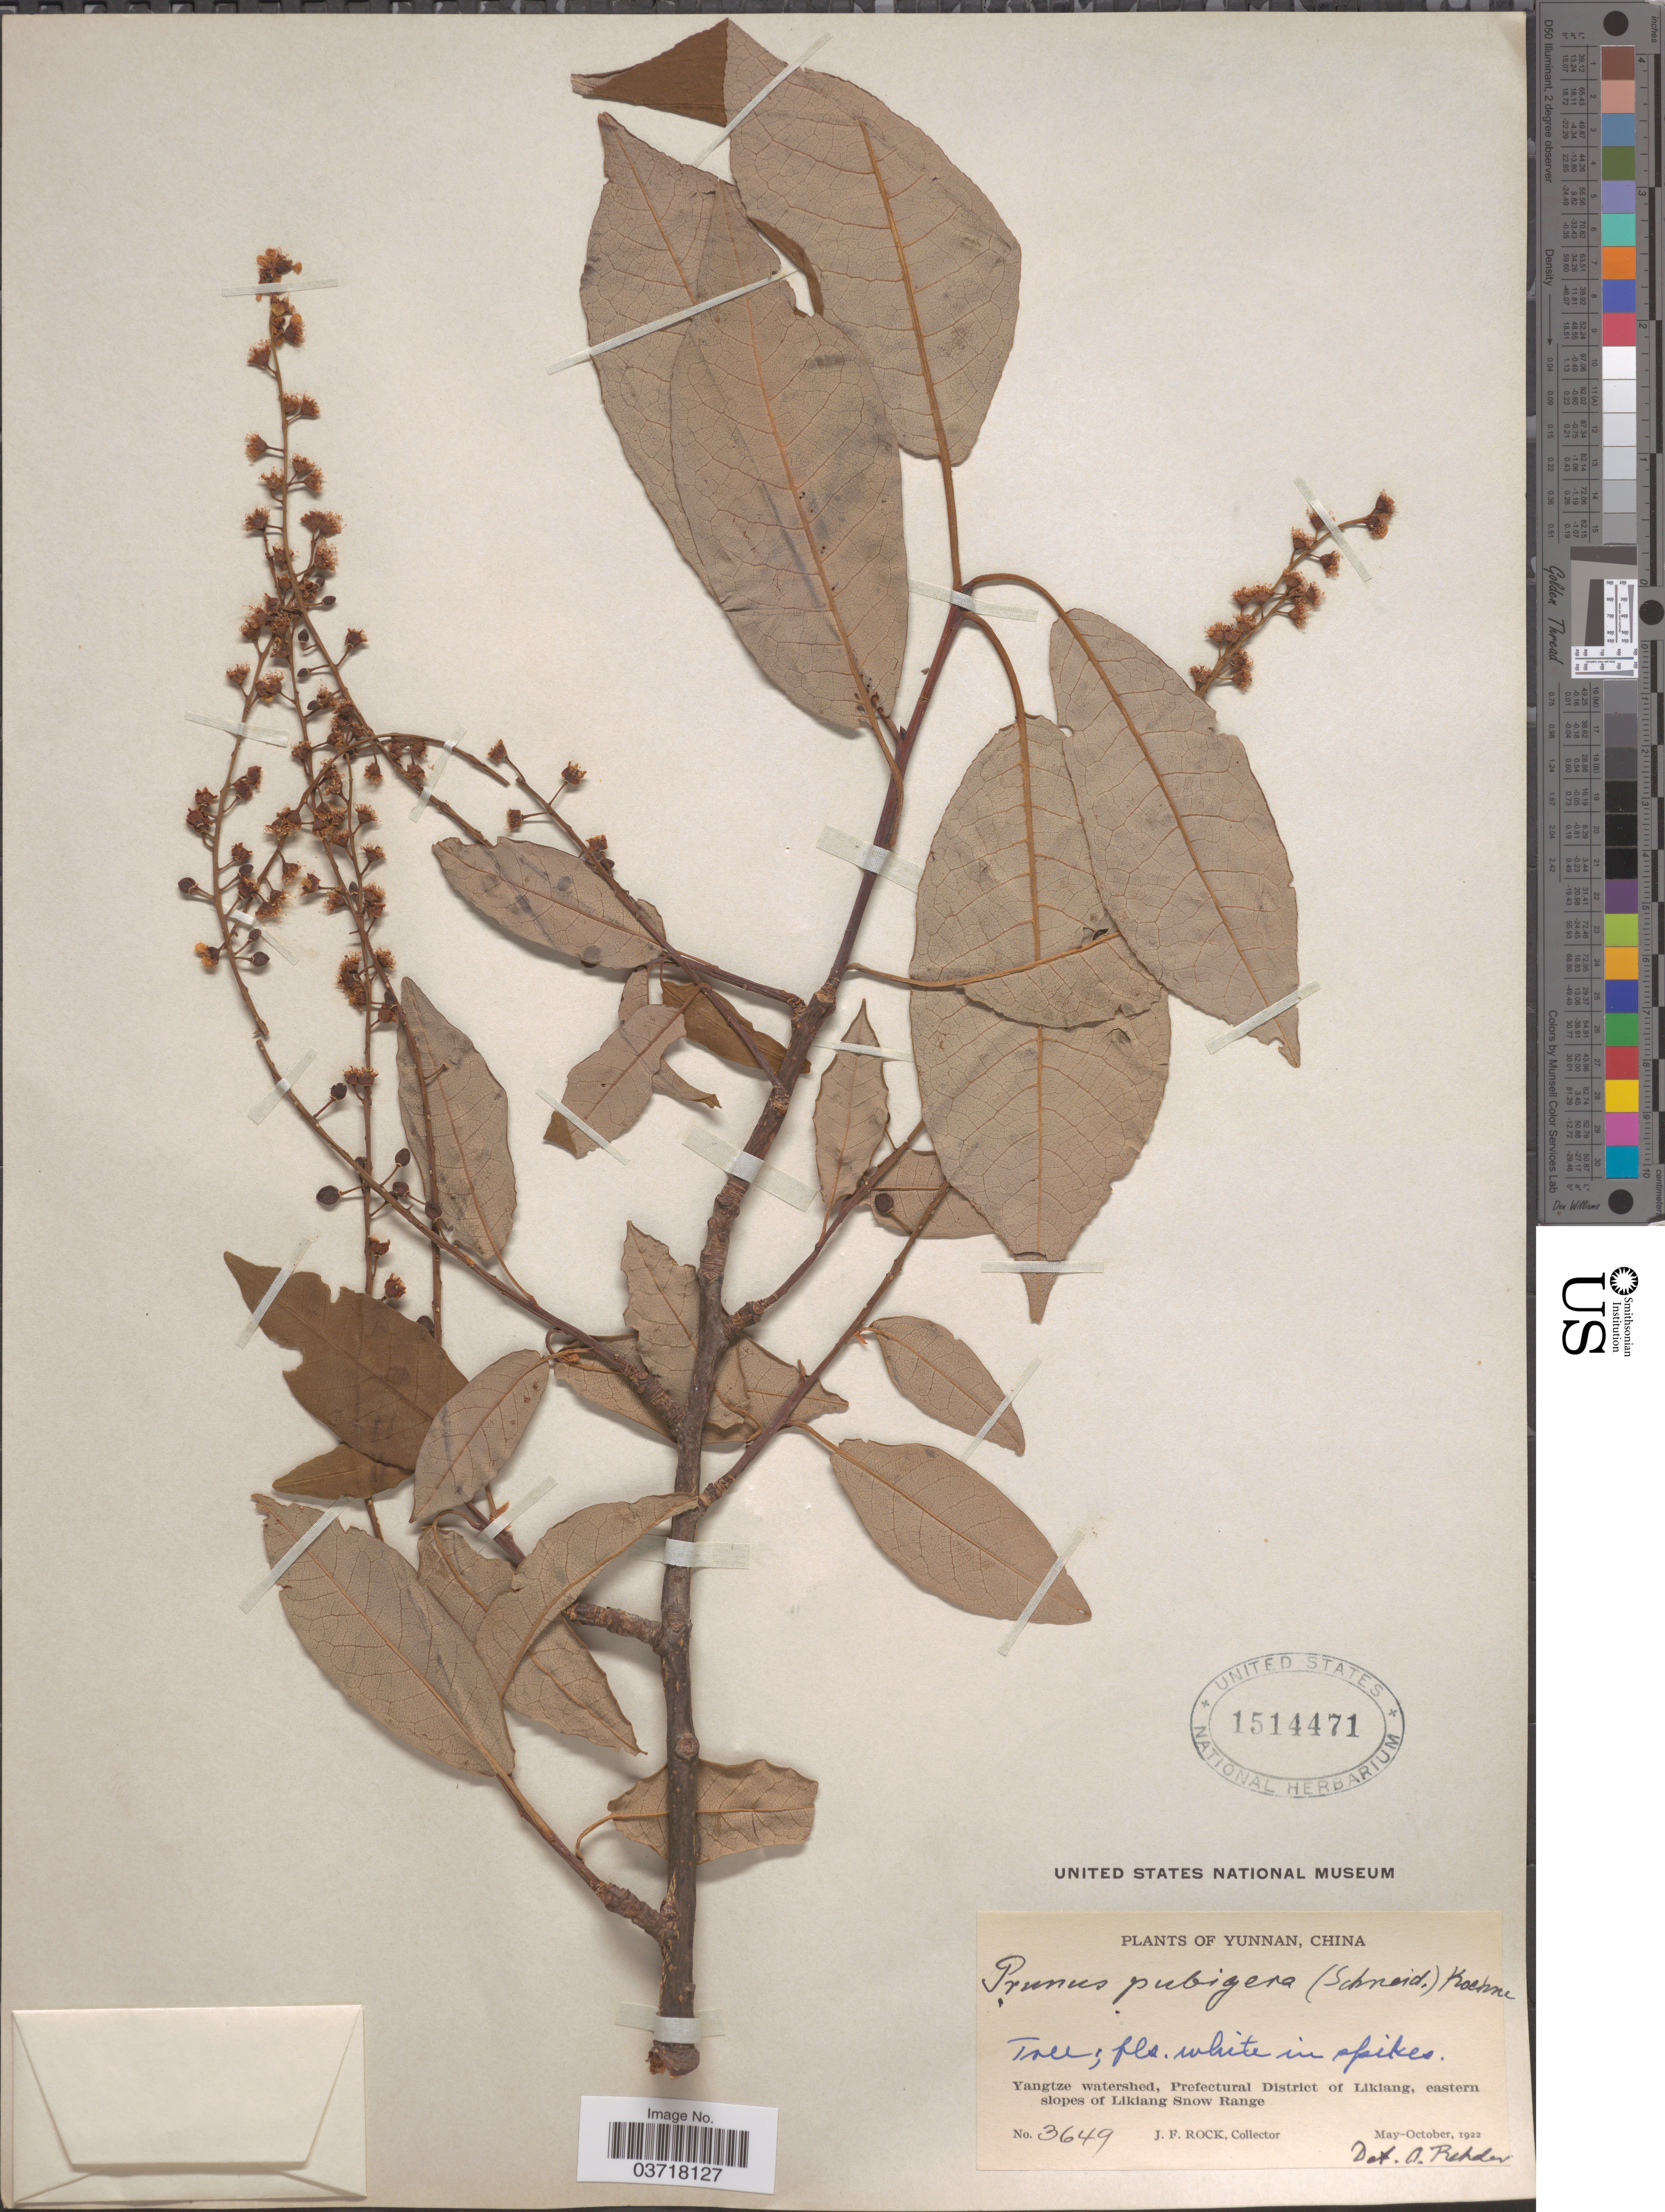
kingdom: Plantae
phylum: Tracheophyta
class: Magnoliopsida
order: Rosales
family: Rosaceae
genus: Prunus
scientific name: Prunus pubigera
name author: (C.K. Schneid.) Koehne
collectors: J. Rock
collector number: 3649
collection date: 1922-05/1922-10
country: China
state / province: Yunnan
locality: Yangtze watershed, Prefectural District of Likiang, eastern slopes of Likiang Snow Range.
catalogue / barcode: US 1514471